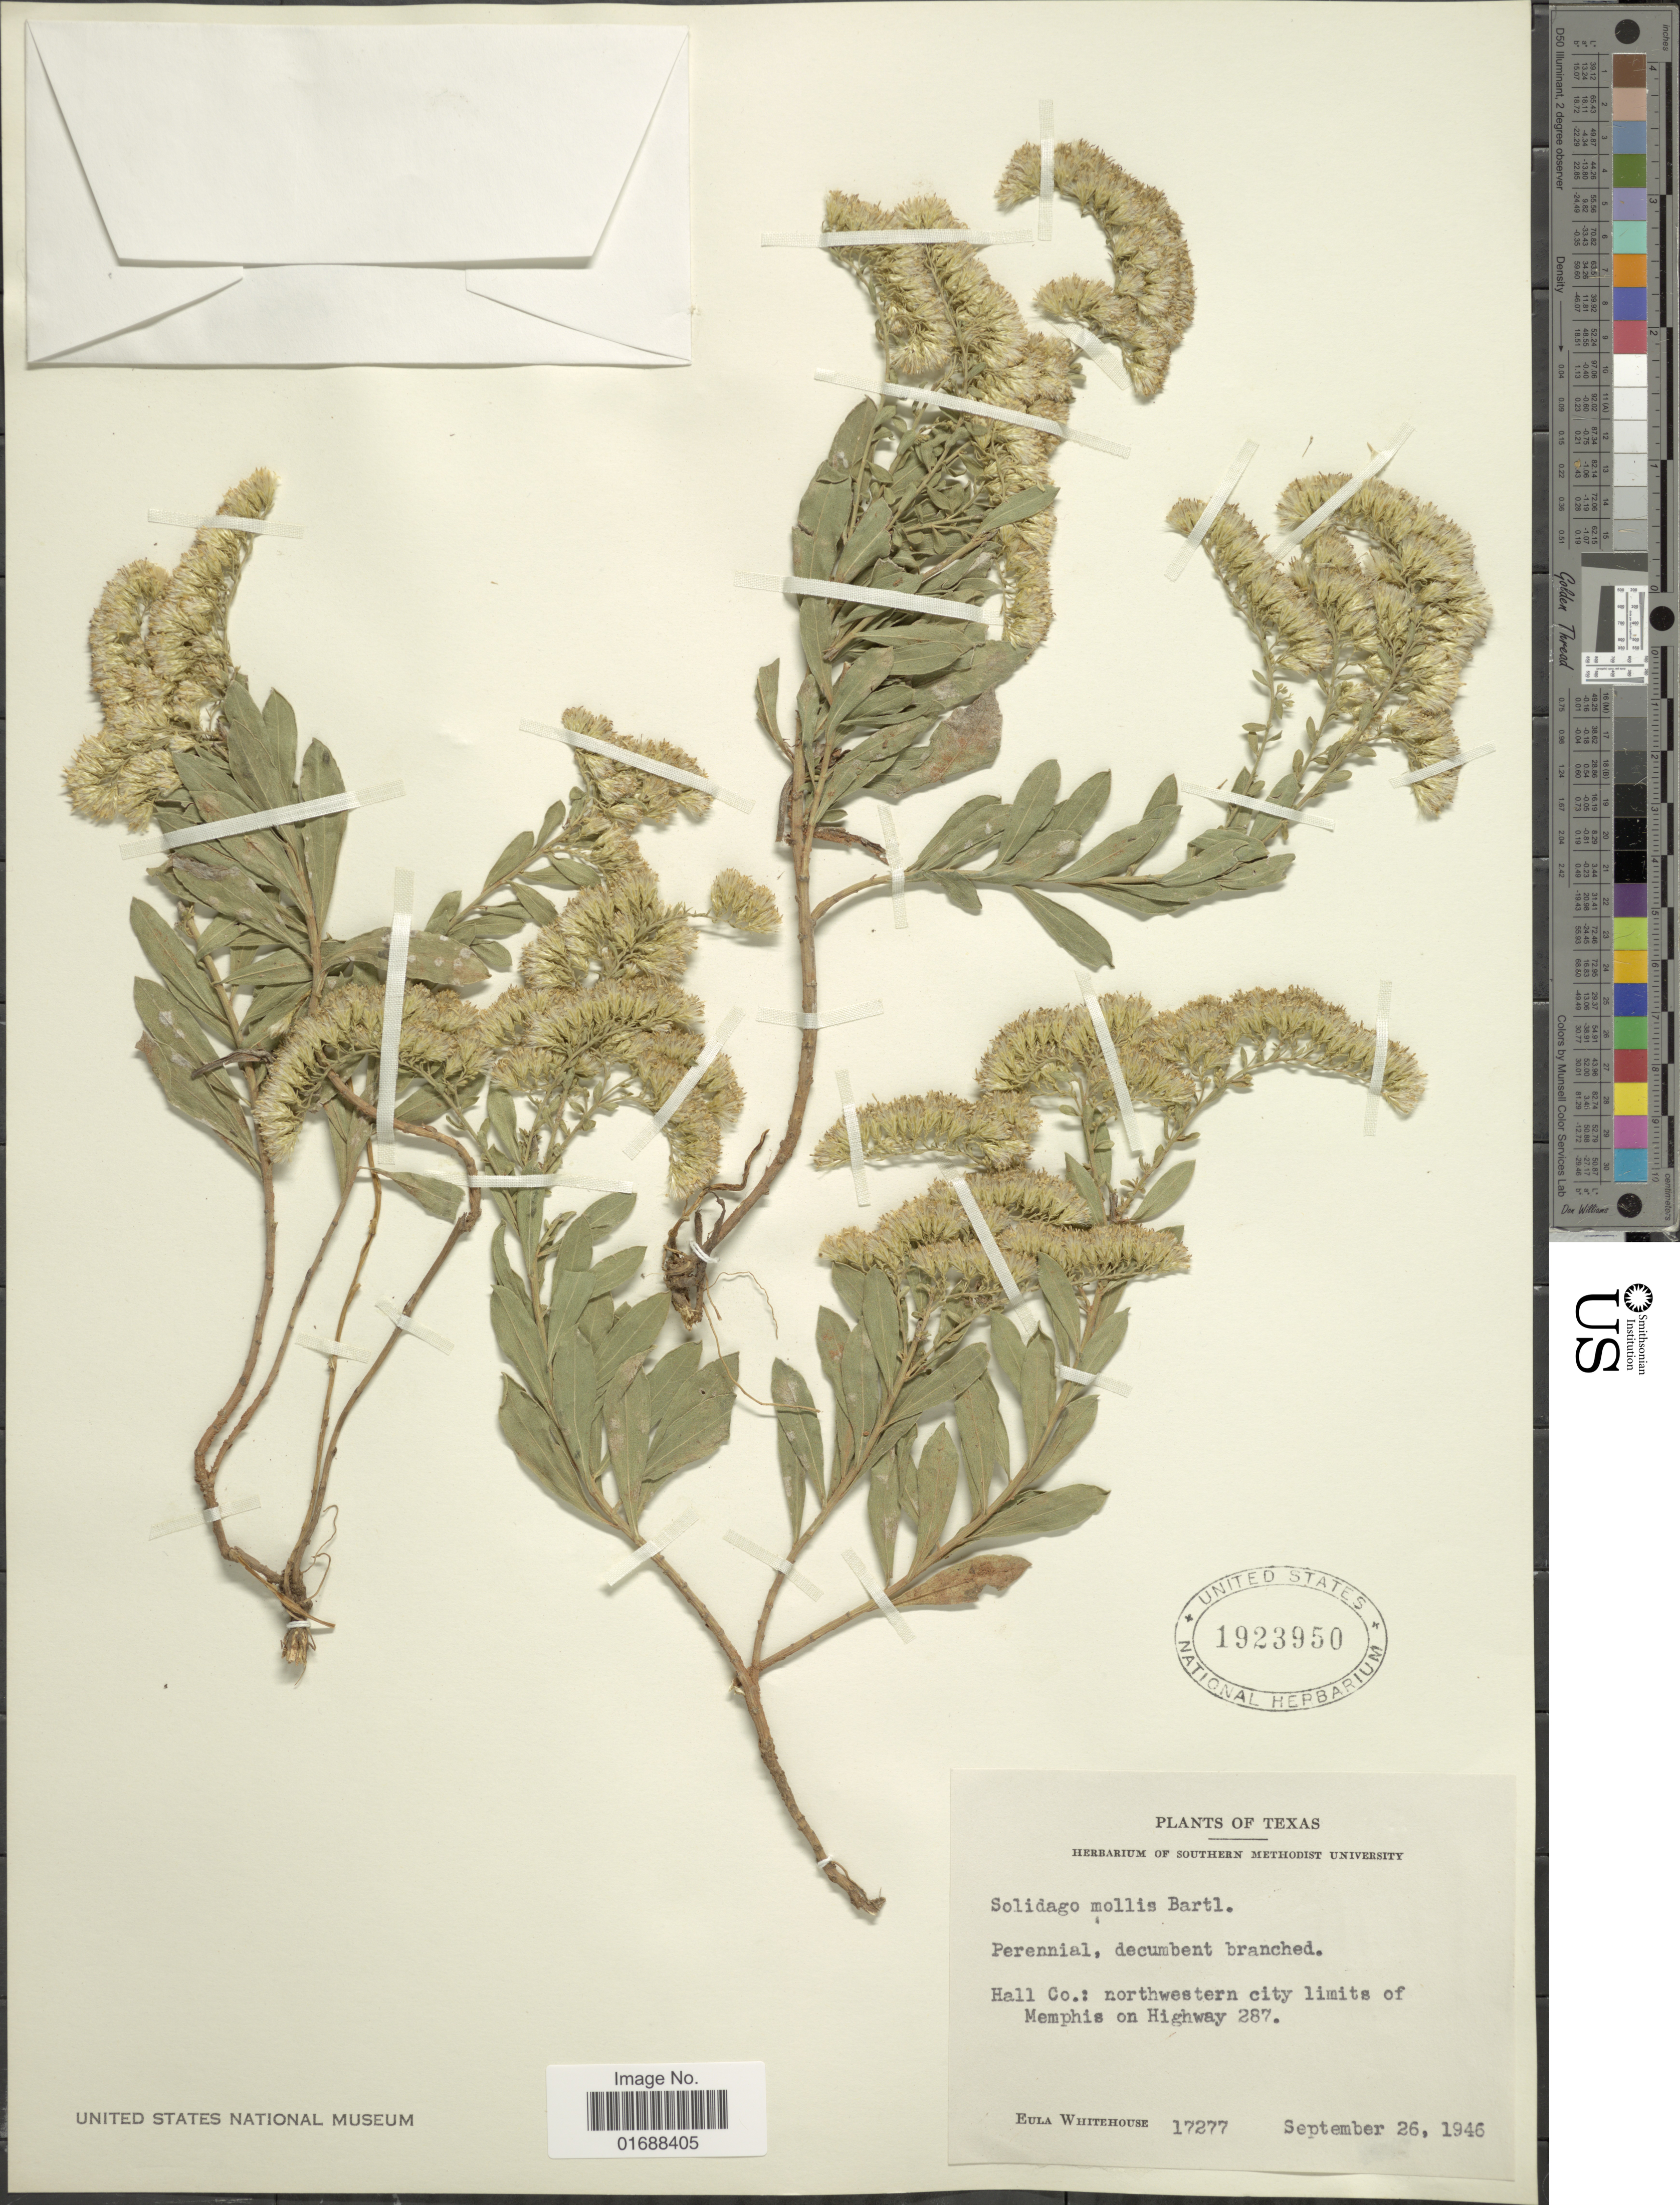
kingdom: Plantae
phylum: Tracheophyta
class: Magnoliopsida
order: Asterales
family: Asteraceae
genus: Solidago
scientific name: Solidago mollis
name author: Bartl.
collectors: E. Whitehouse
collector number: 17277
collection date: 1946-07-26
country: United States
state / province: Texas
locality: Texas, Hall Co.Northwestern city limits of Memphis on Highway 287.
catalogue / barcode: US 1923950